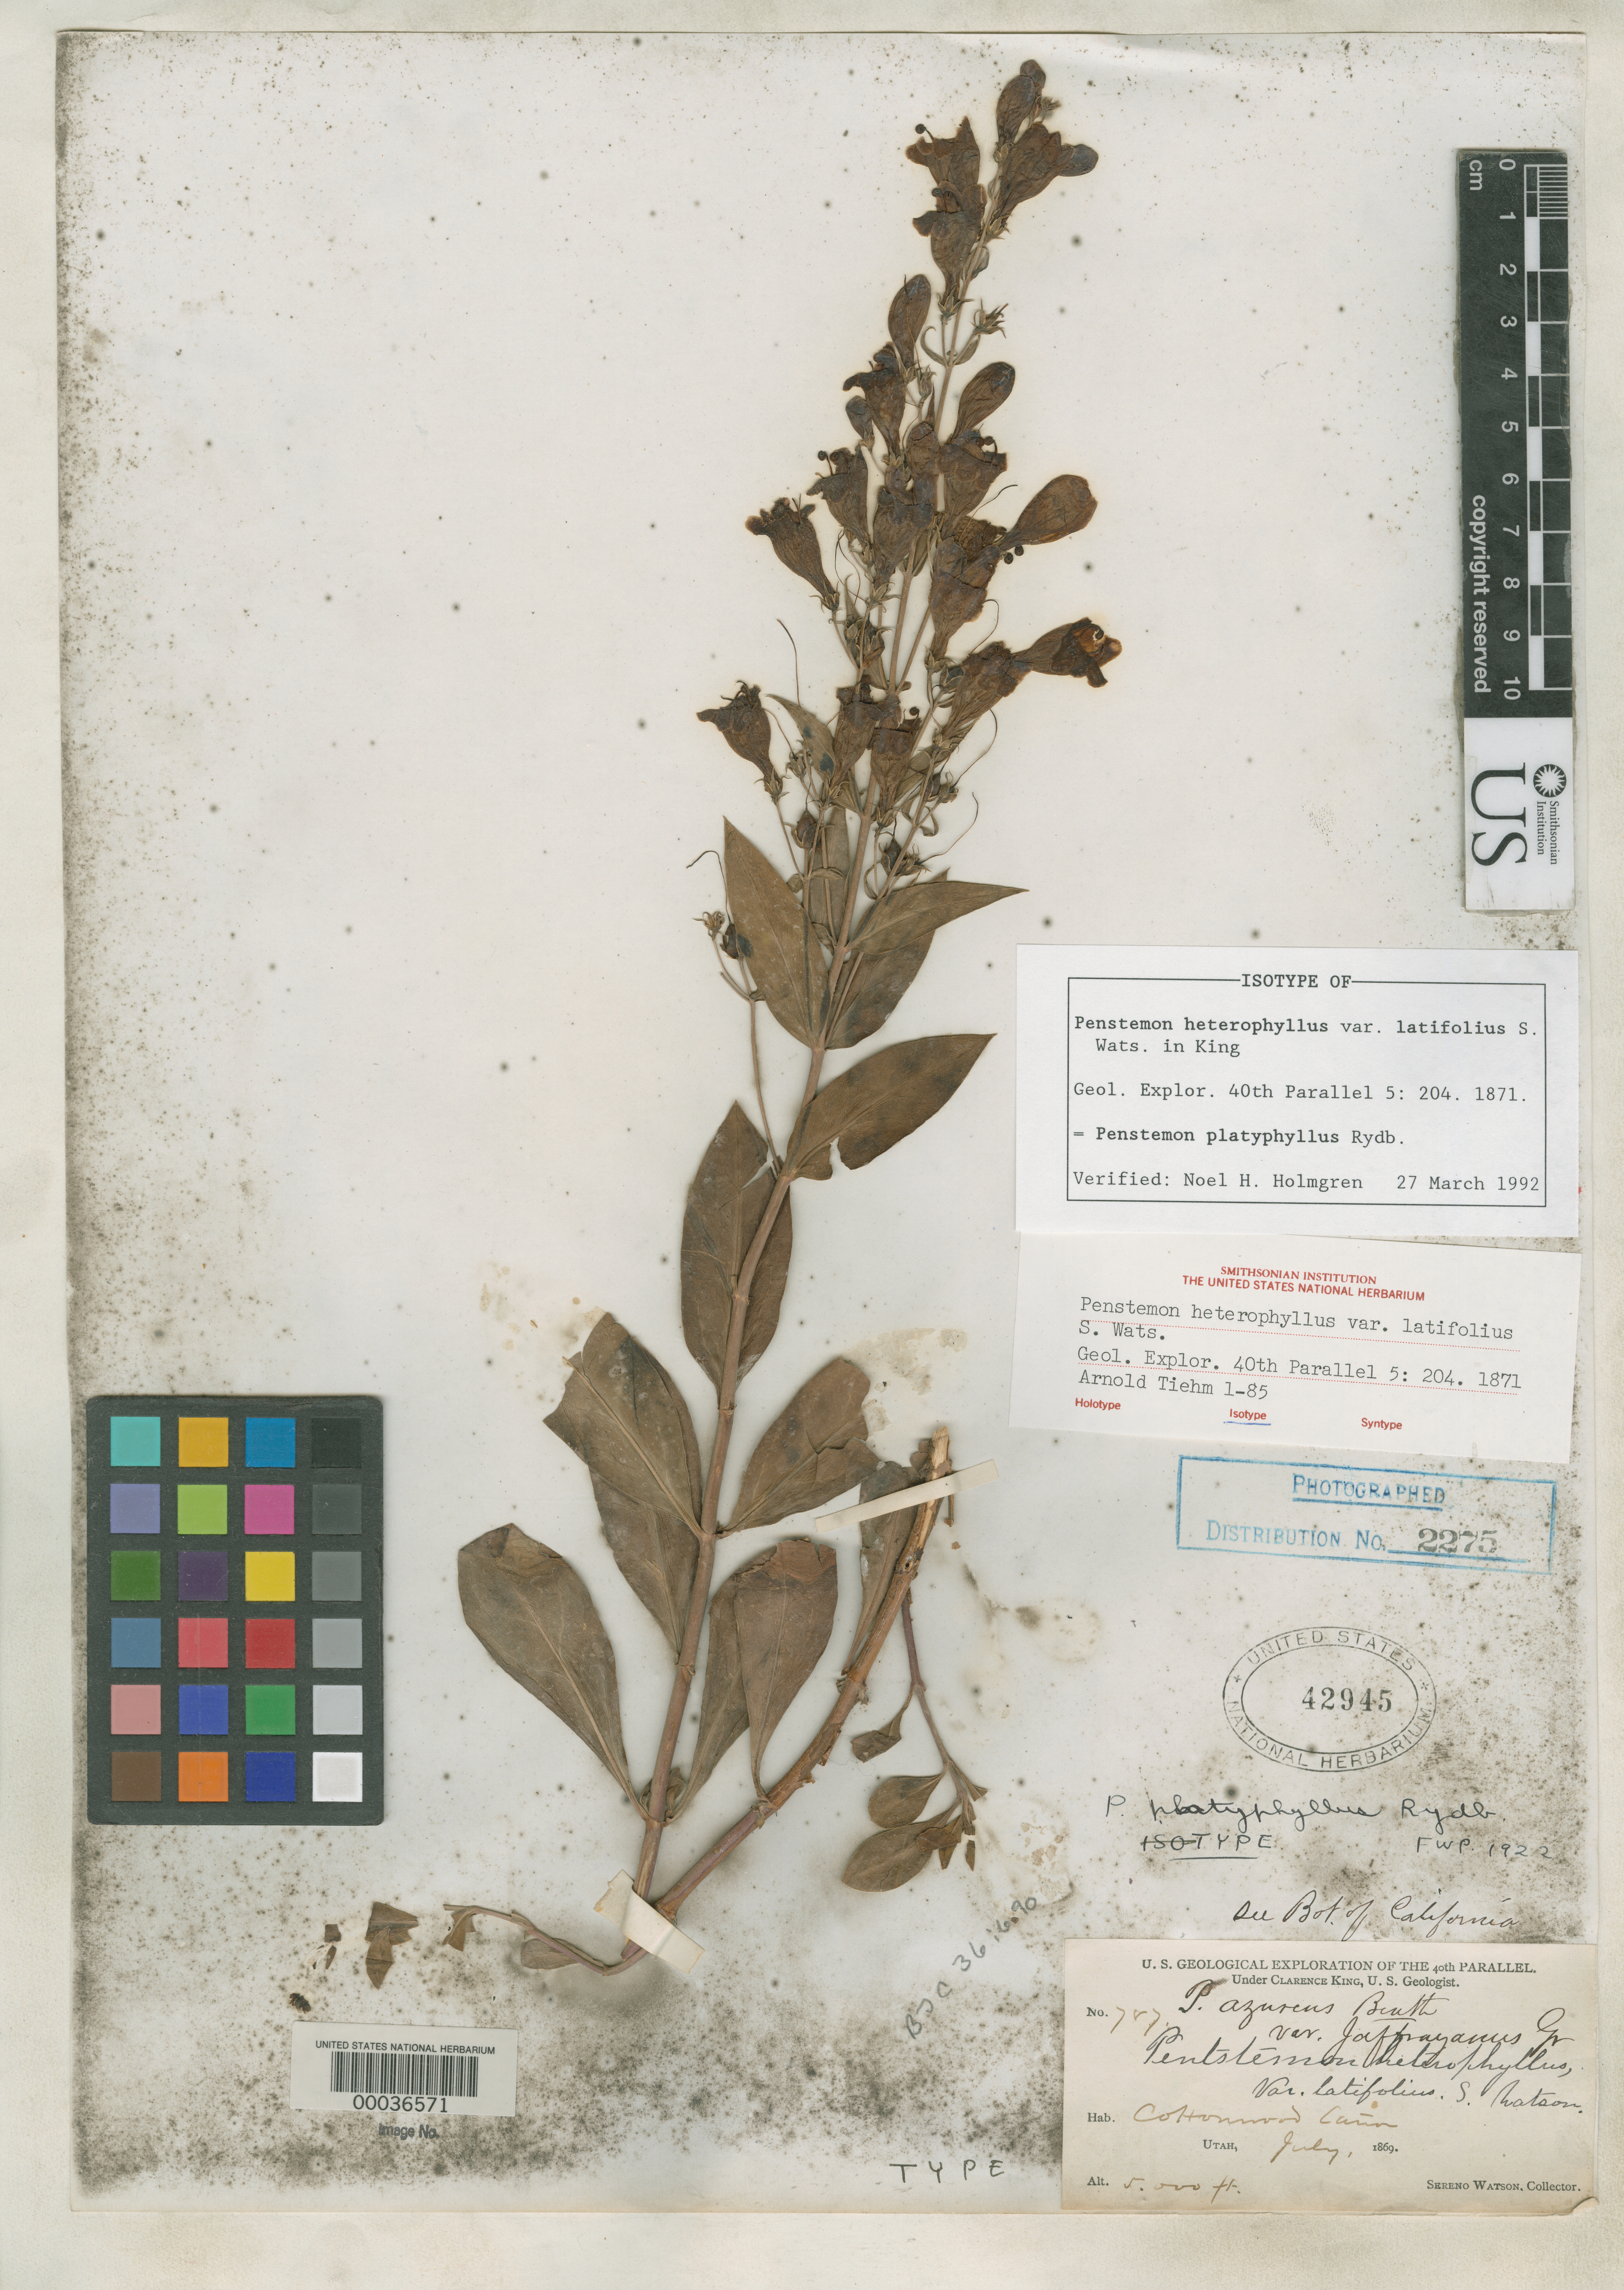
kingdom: Plantae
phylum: Tracheophyta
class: Magnoliopsida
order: Lamiales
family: Plantaginaceae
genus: Penstemon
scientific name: Penstemon heterophyllus var. latifolius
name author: S. Watson in C. King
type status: Isotype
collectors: S. Watson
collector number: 787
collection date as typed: Jul 1869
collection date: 1869-07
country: United States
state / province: Utah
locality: Cottonwood Canyon, Wahsatch Mts.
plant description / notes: Type of both Penstemon heterophyllus var. latifolius S. Watson (non Penstemon heterophyllus Hoffmannsegg) and Penstemon platyphyllus Rydberg, nom. nov. Filed in the type herbarium as Penstemon heterophyllus var. latifolius S. Watson.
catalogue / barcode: US 42945